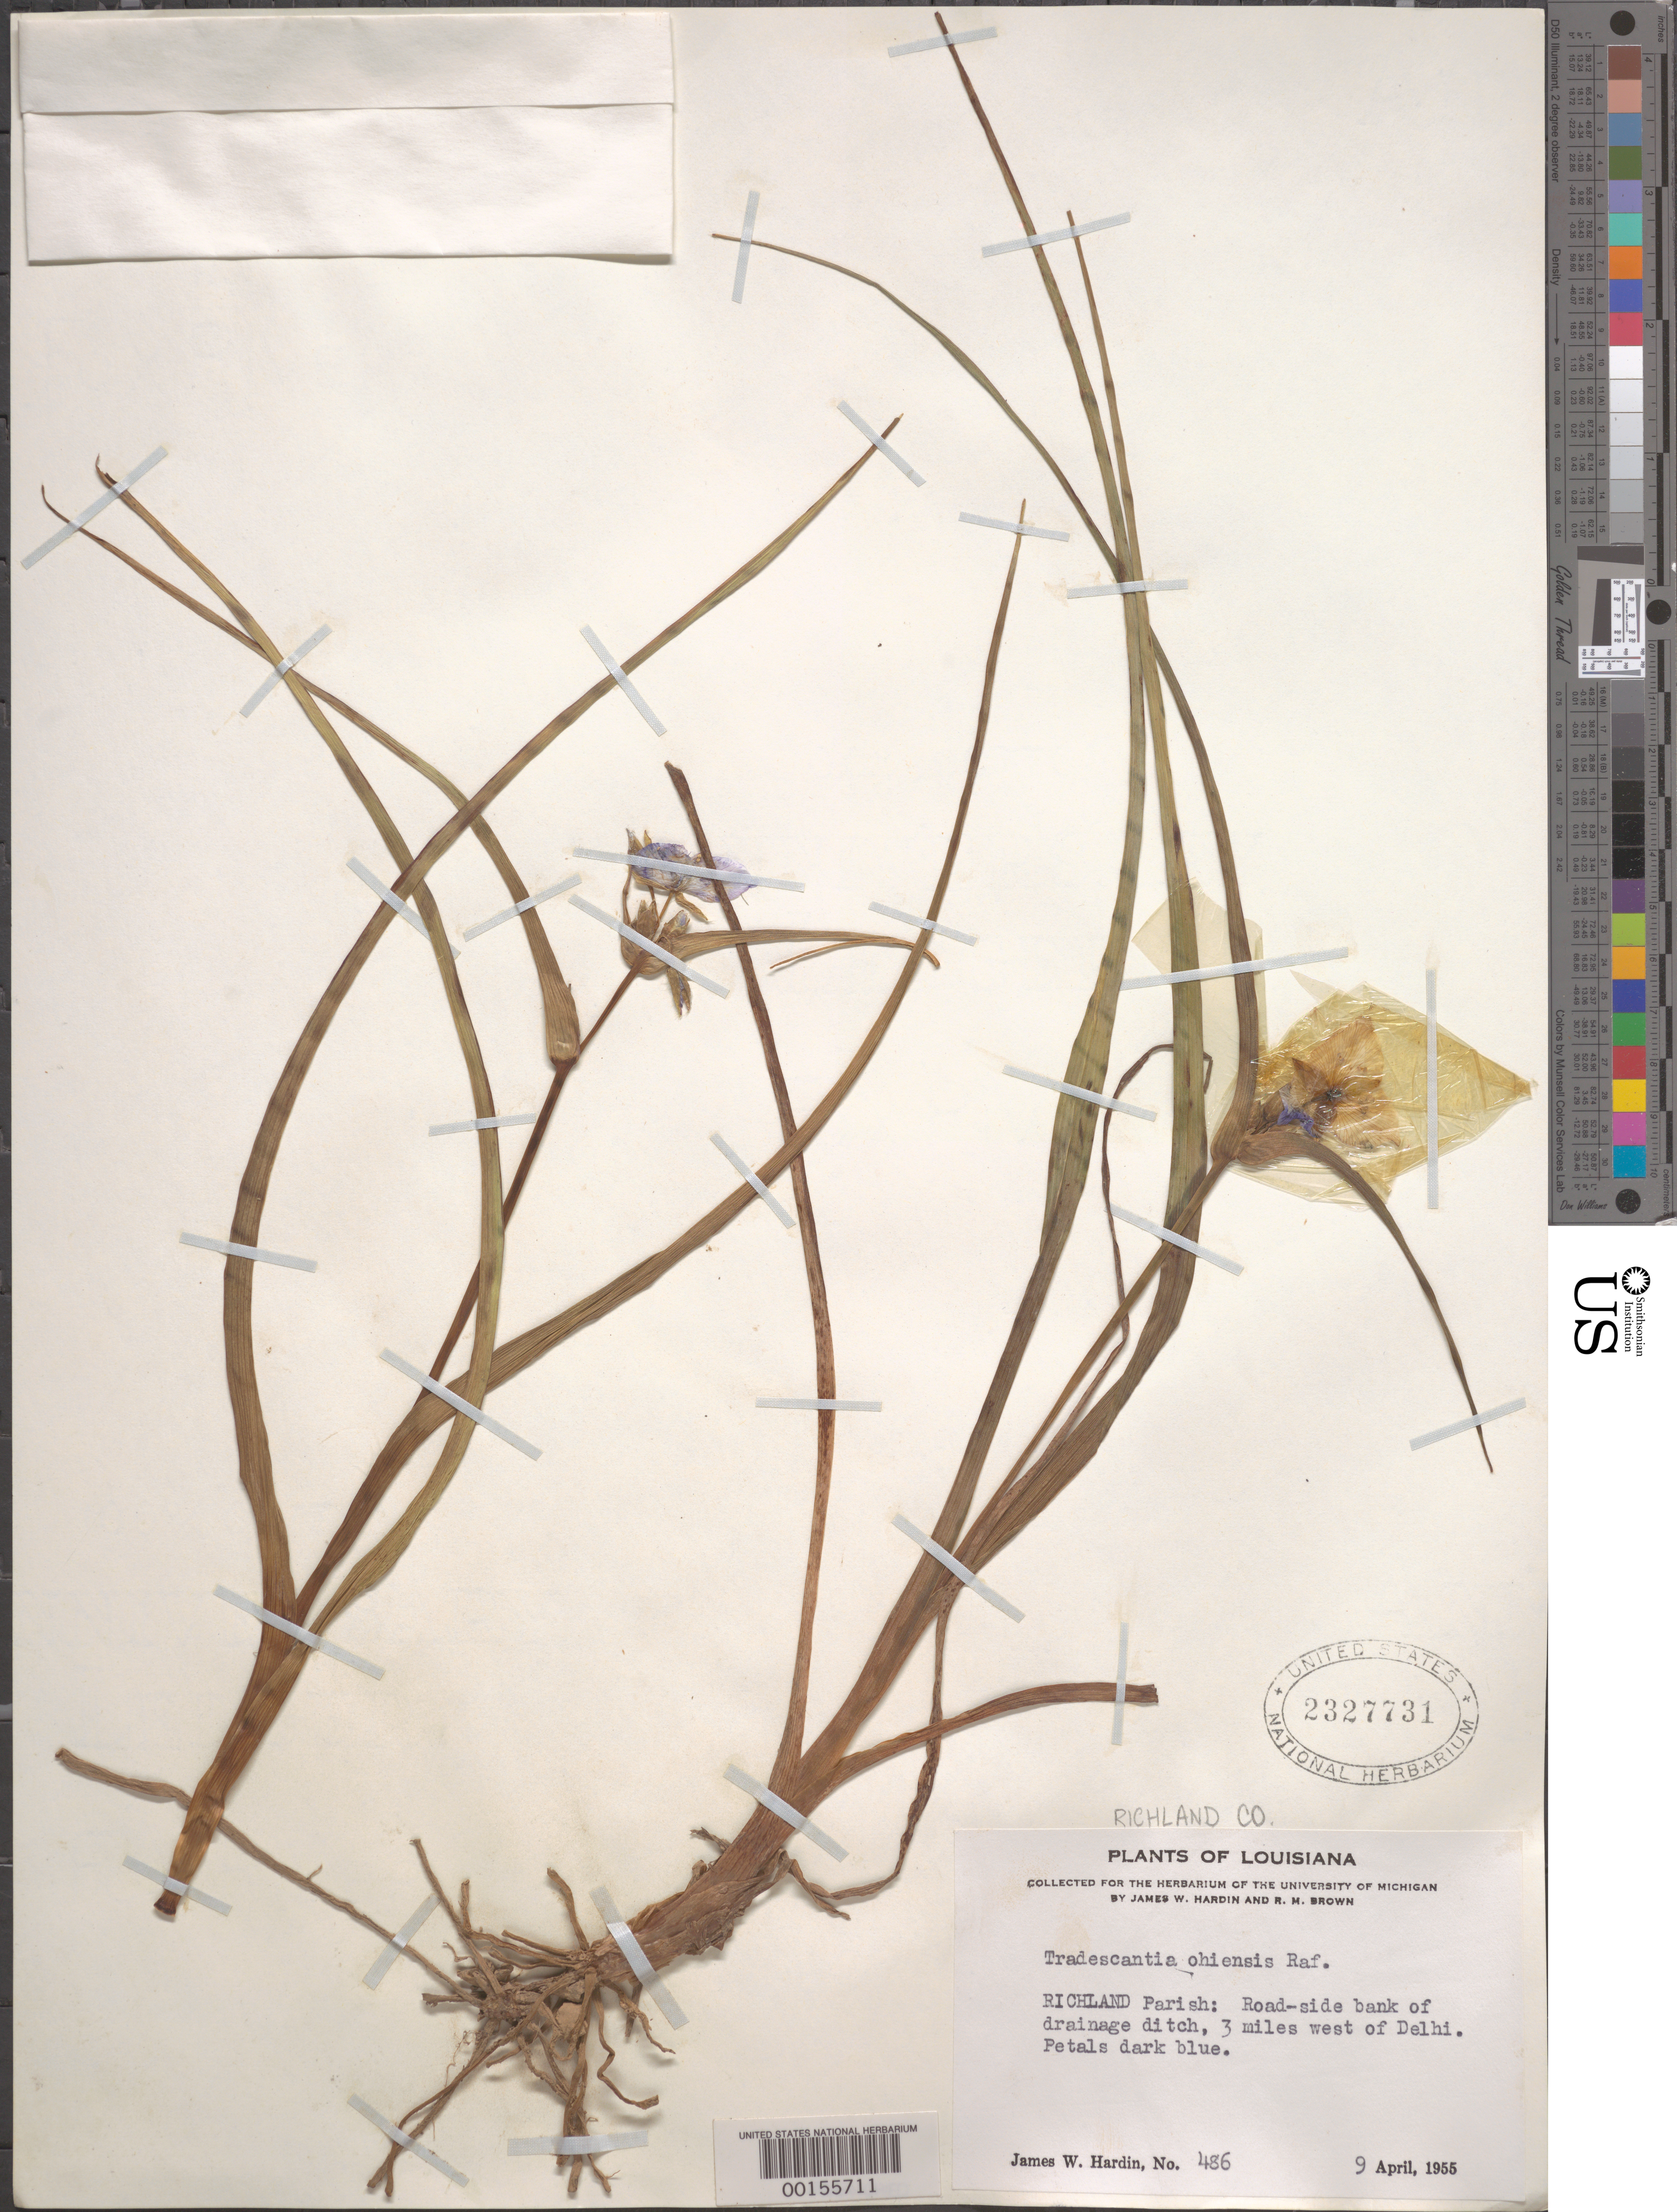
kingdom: Plantae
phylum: Tracheophyta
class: Liliopsida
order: Commelinales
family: Commelinaceae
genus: Tradescantia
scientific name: Tradescantia ohiensis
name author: Raf.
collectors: J. Hardin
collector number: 486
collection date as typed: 09 Apr 1955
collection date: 1955-04-09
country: United States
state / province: Louisiana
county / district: Richland Parish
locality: W of delhi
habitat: Roadside bank of drainage ditch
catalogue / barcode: US 2327731